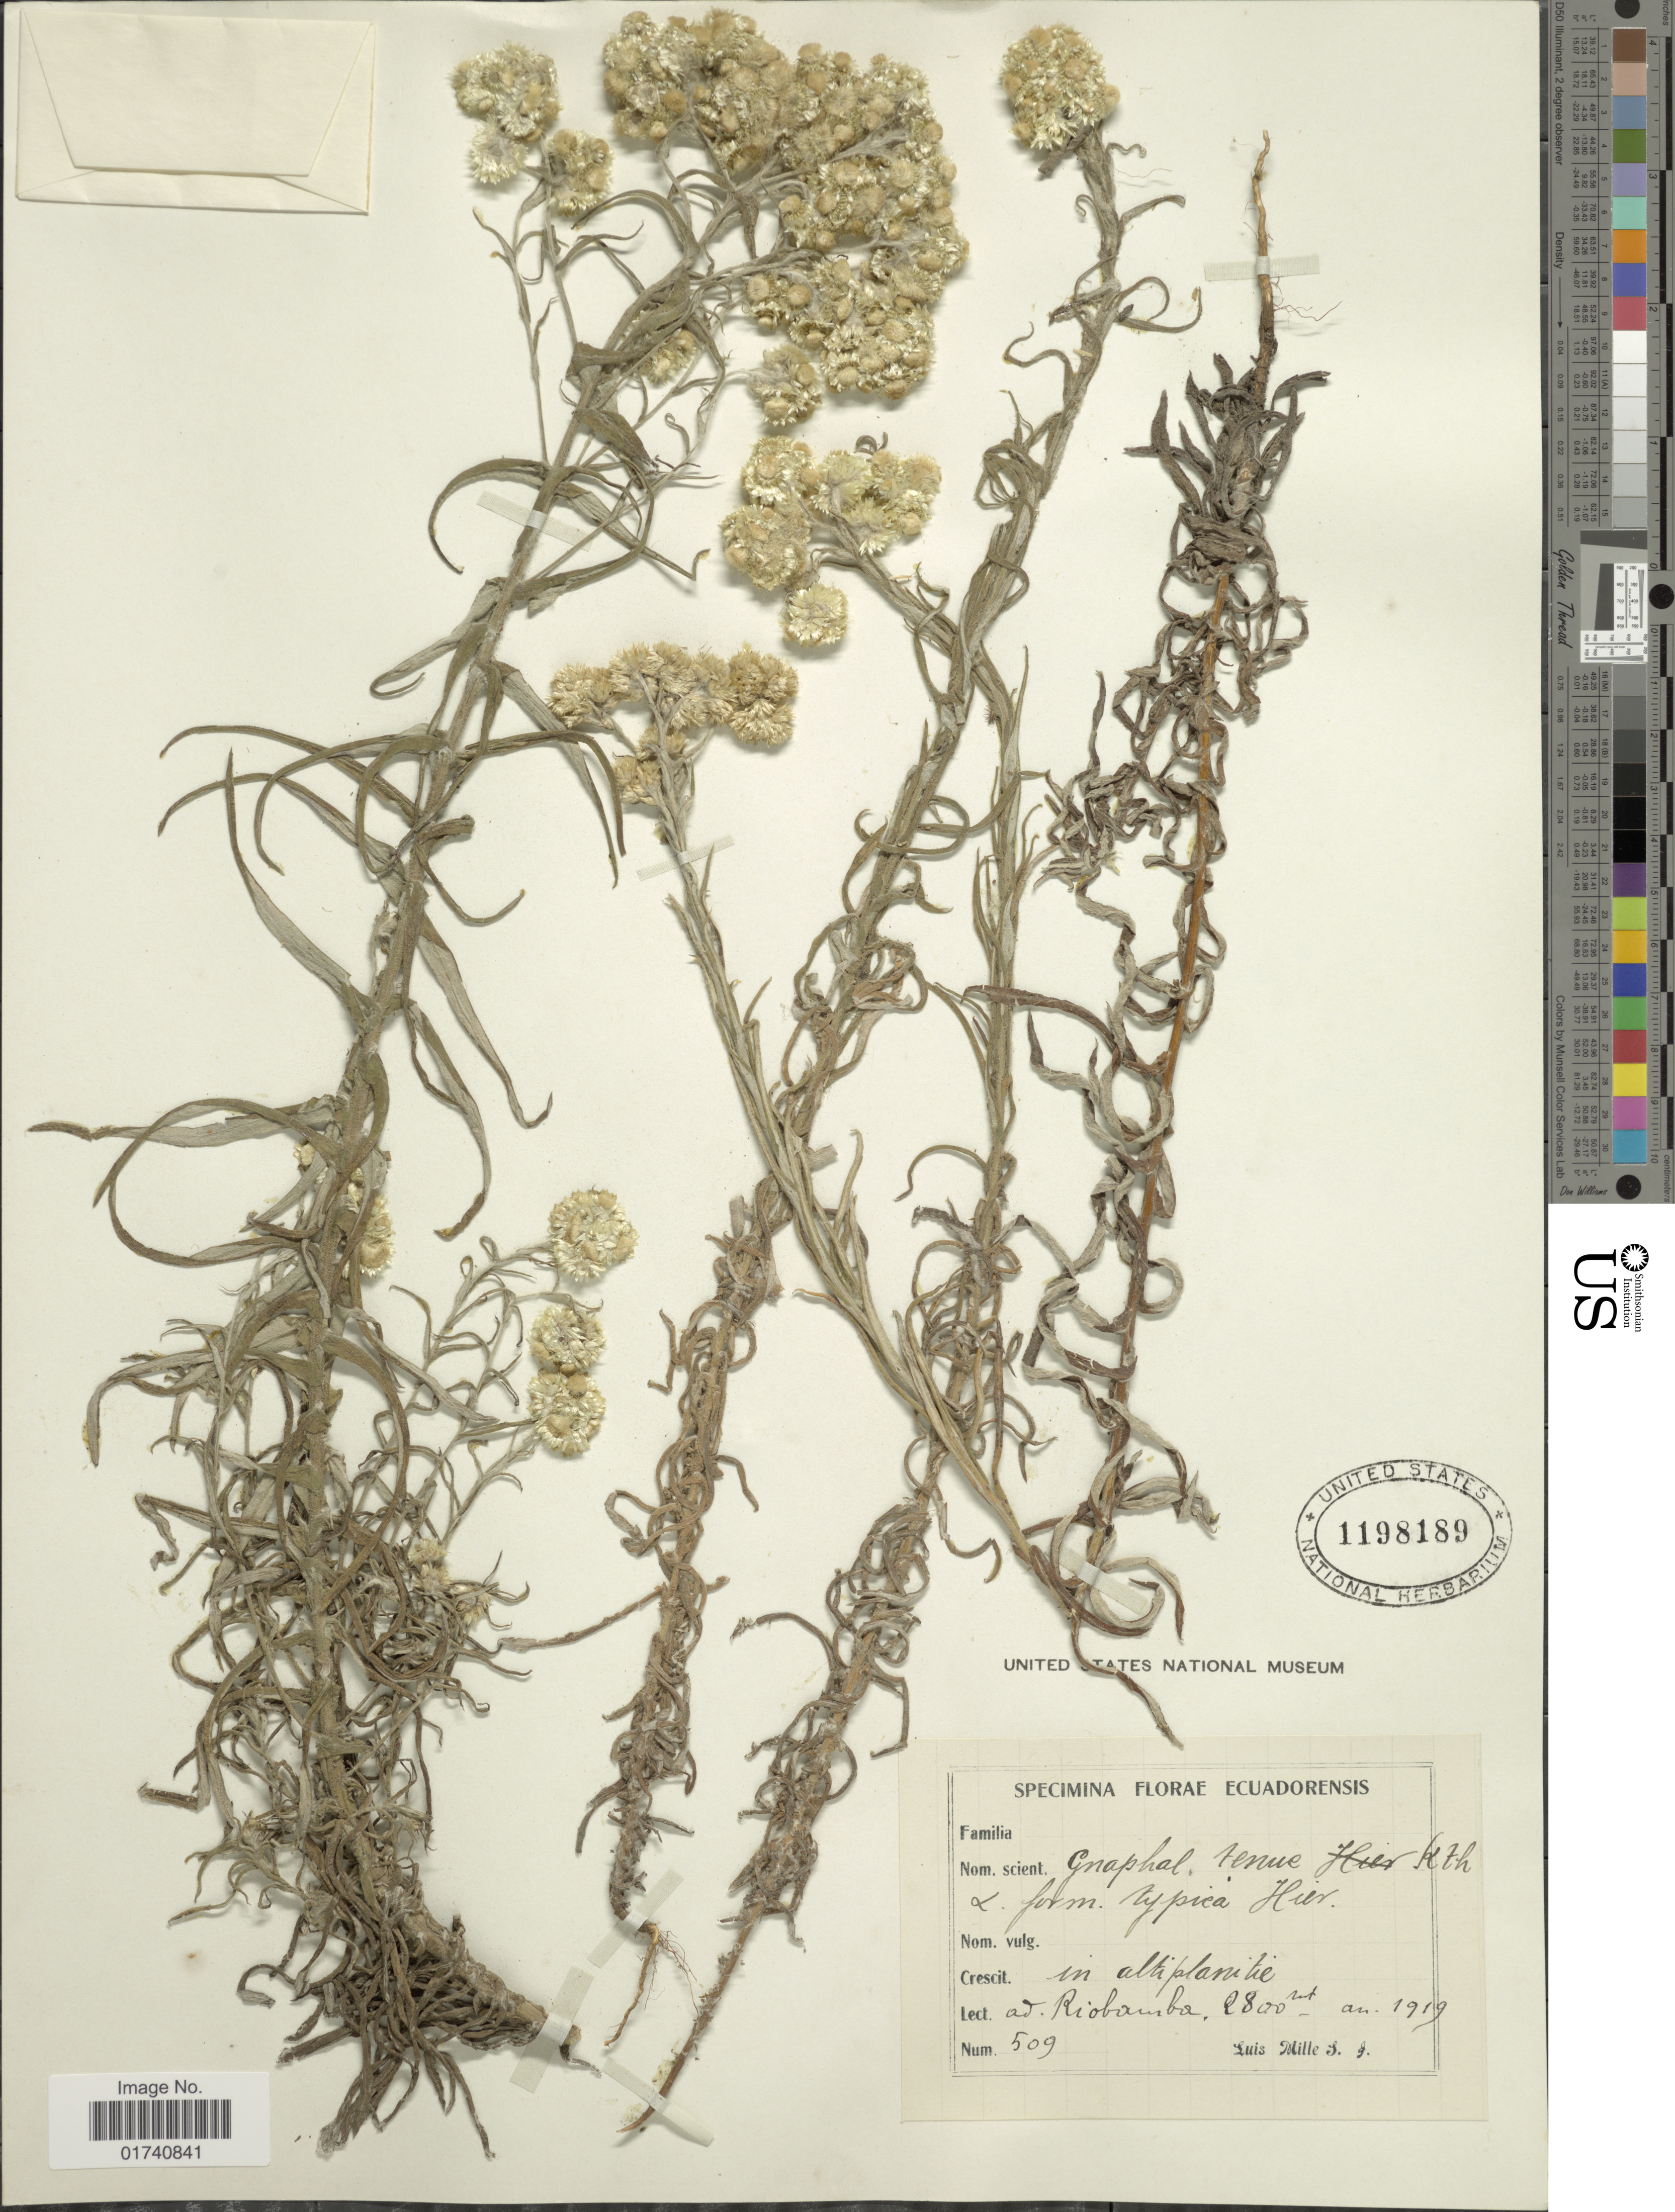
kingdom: Plantae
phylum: Tracheophyta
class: Magnoliopsida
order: Asterales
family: Asteraceae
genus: Pseudognaphalium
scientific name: Pseudognaphalium viscosum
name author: (Kunth) Anderb.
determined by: Nesom, Guy L.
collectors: L. Mille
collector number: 509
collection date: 1919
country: Ecuador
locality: Ad. Riobamba.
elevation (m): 2800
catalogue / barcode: US 1198189